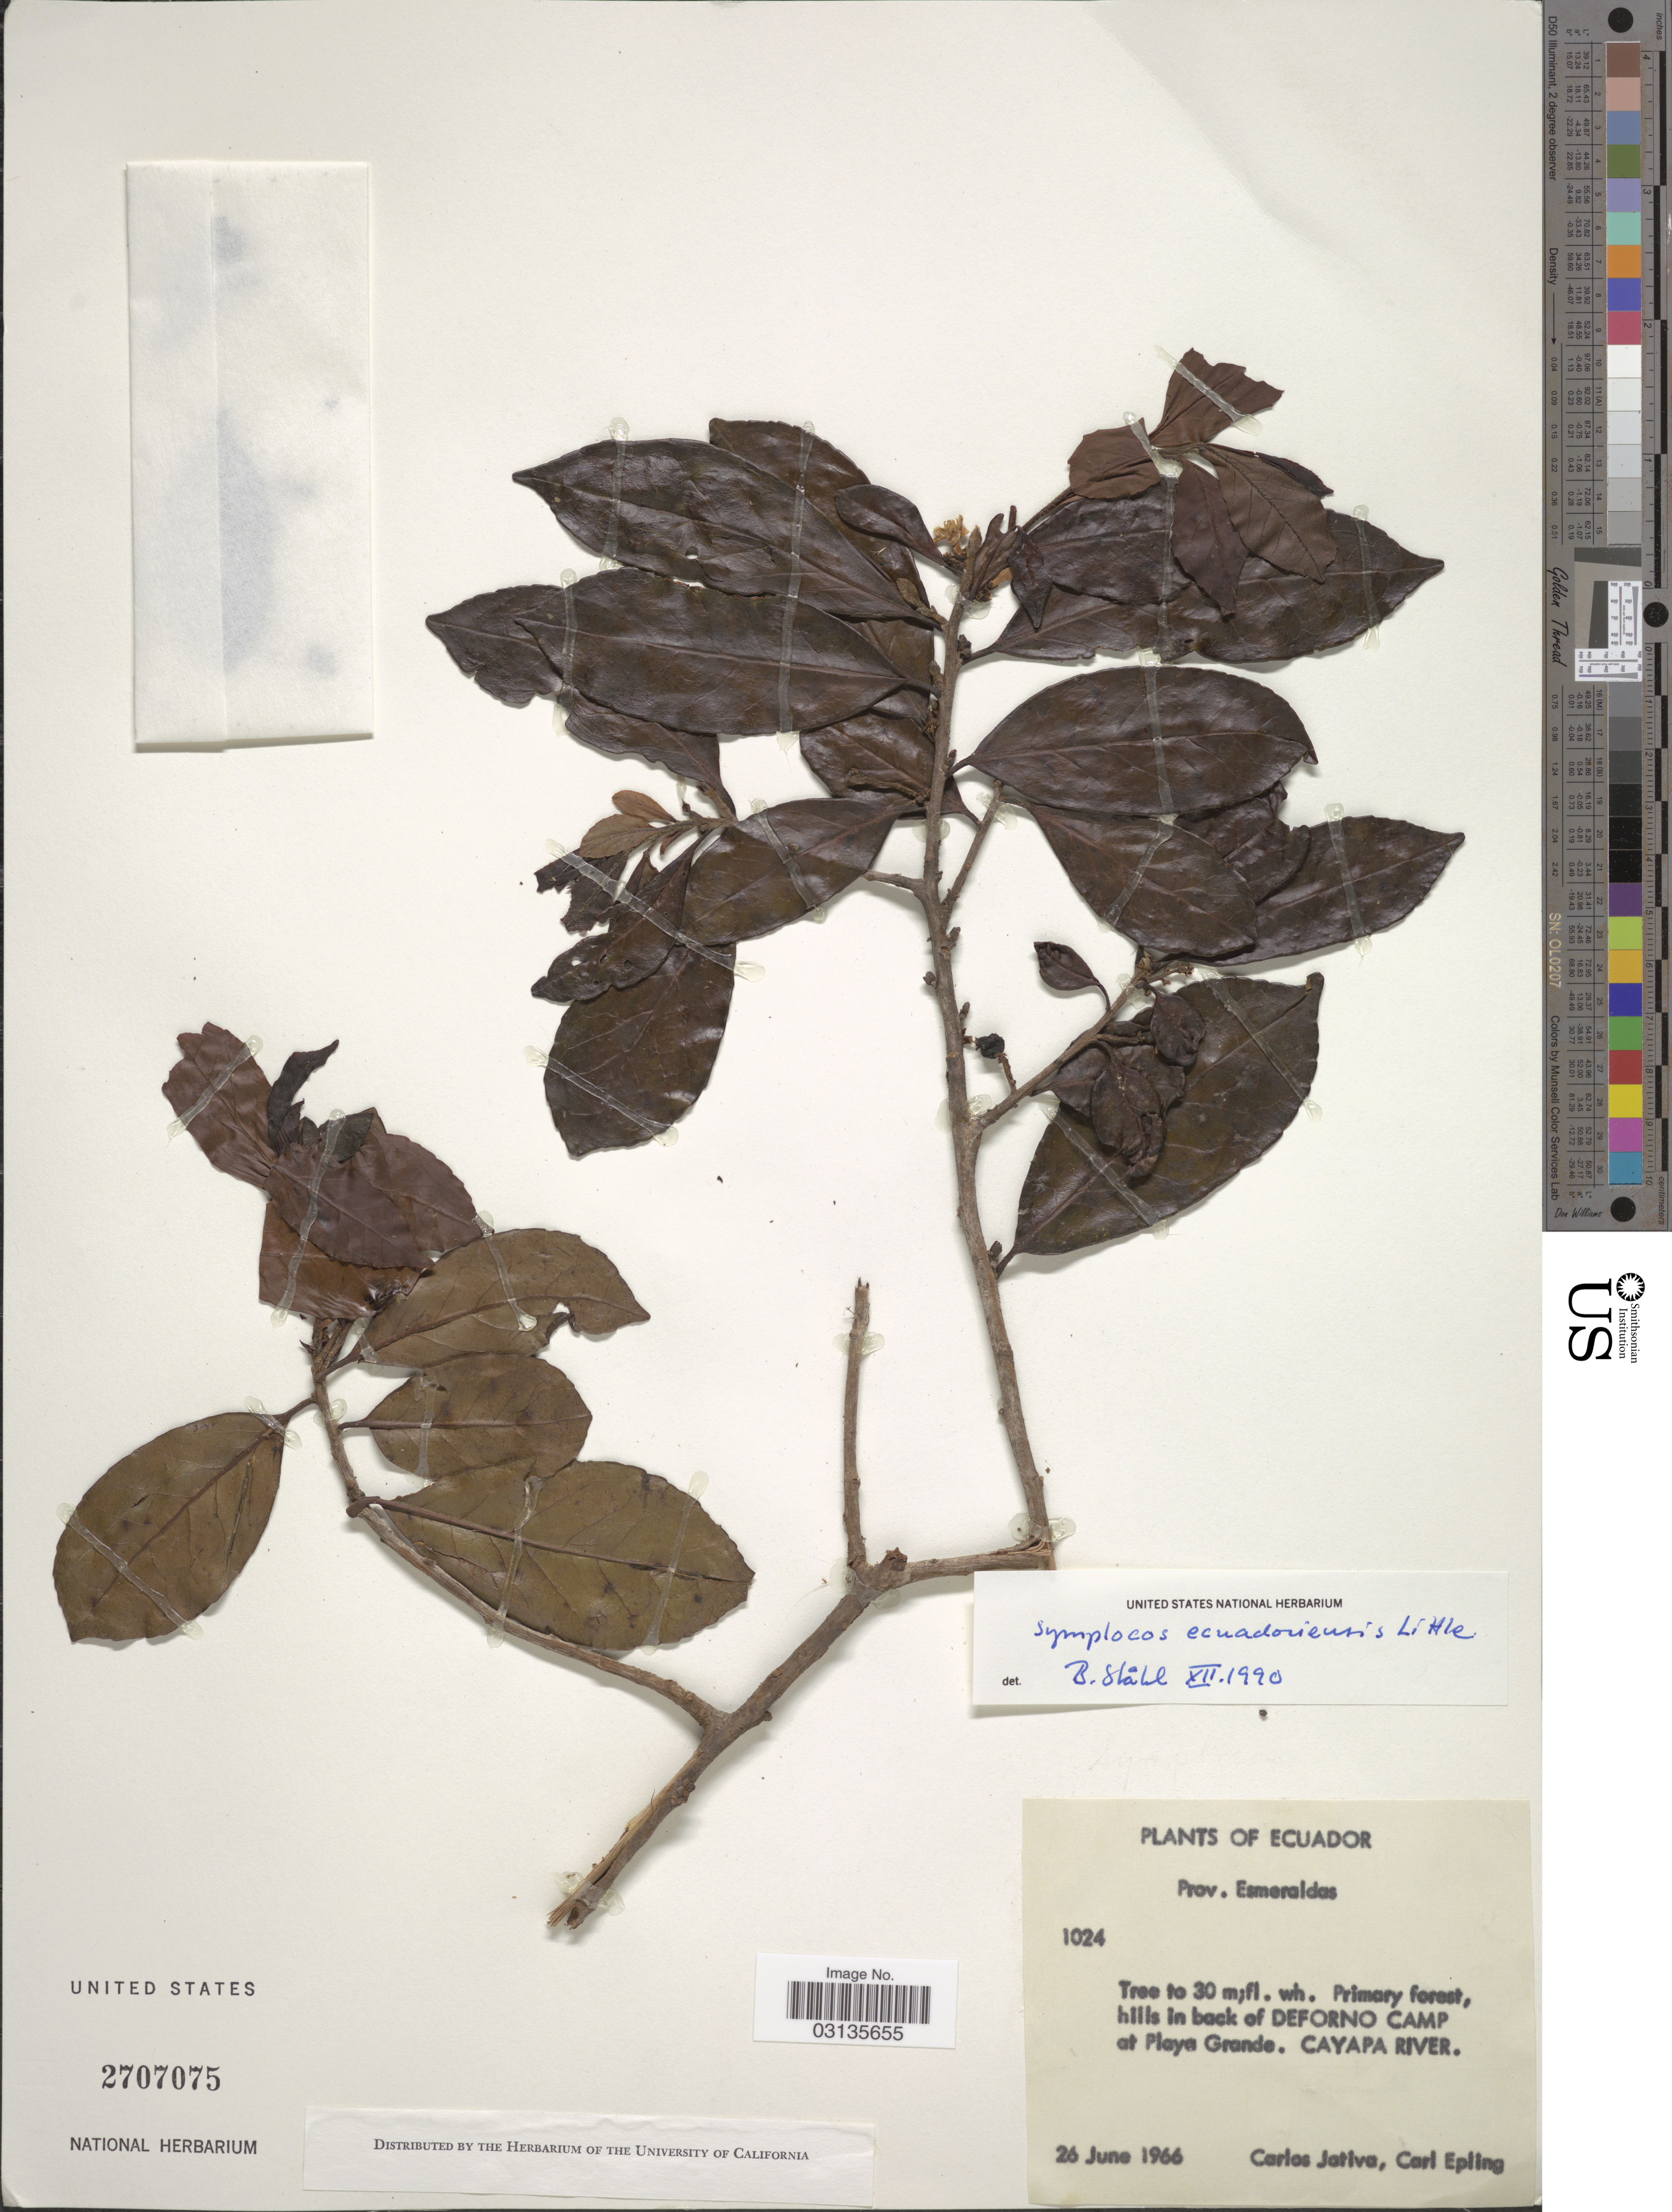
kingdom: Plantae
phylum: Tracheophyta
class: Magnoliopsida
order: Ericales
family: Symplocaceae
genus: Symplocos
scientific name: Symplocos ecuadorensis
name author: Little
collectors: C. D. Játiva & C. C. Epling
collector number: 1024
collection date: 1966-06-26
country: Ecuador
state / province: Esmeraldas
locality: Hills in back of Deforno Camp at Playa Grande. Cayapa River.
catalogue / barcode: US 2707075